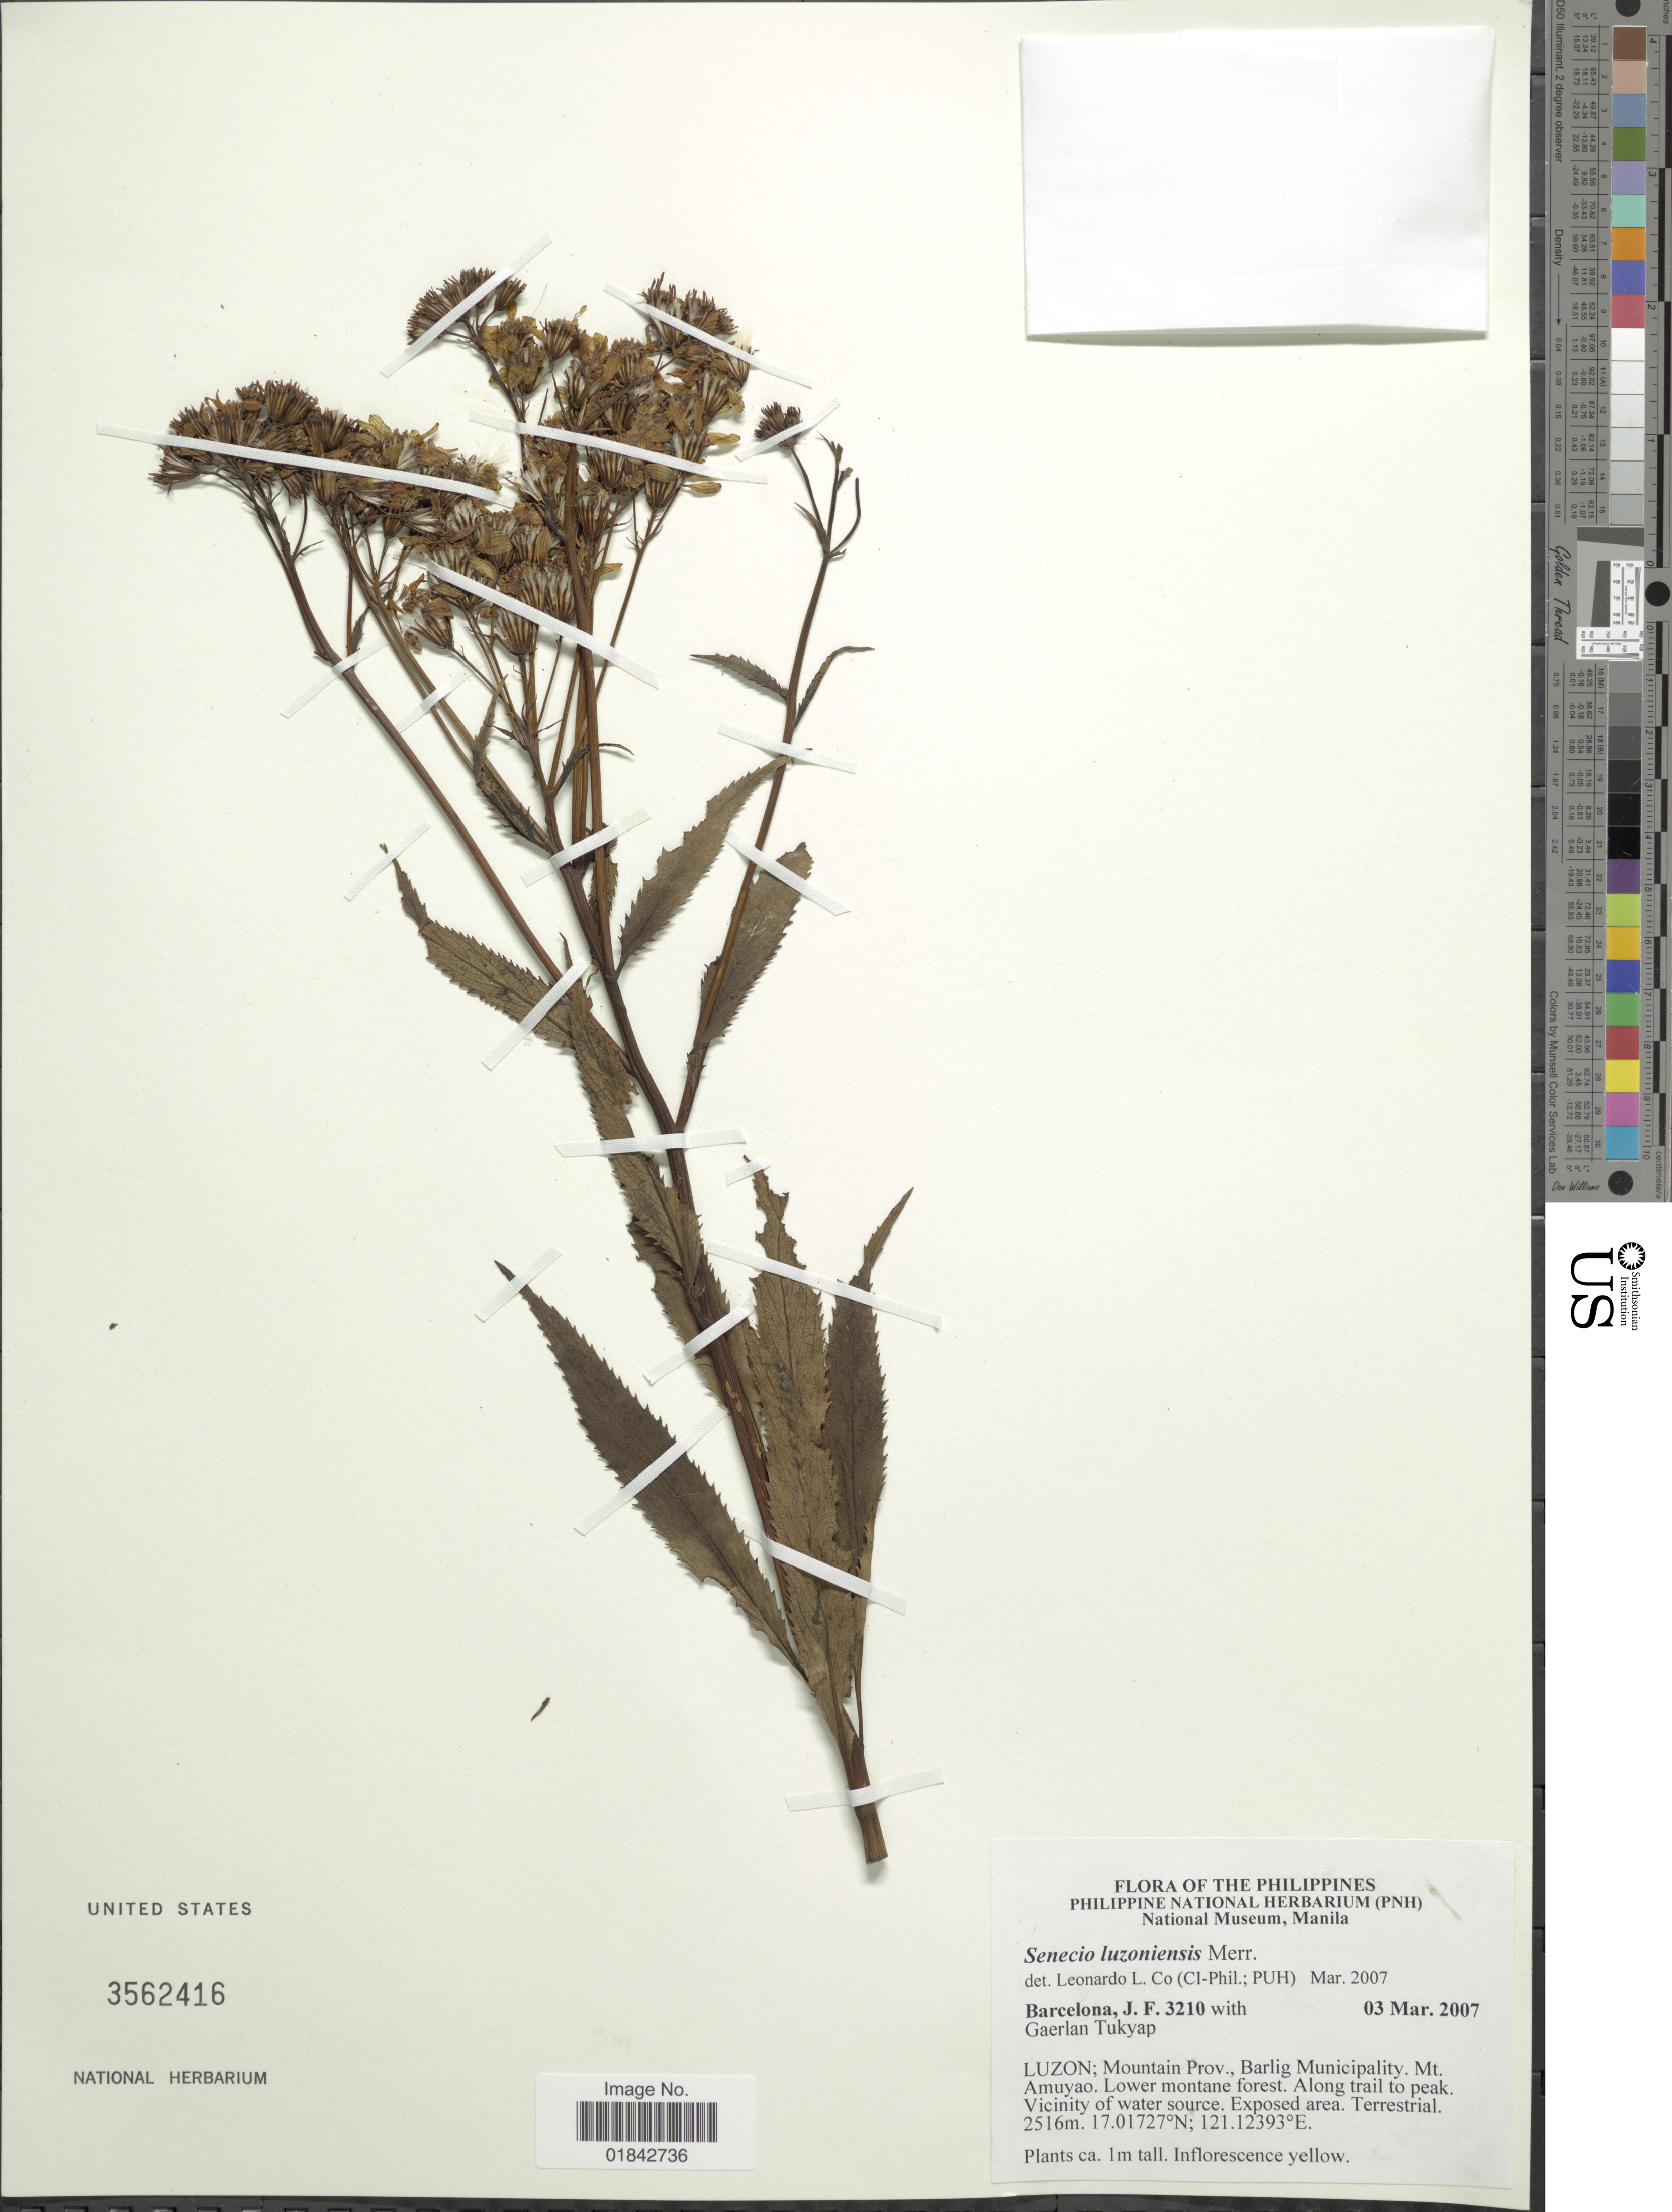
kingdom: Plantae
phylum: Tracheophyta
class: Magnoliopsida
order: Asterales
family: Asteraceae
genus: Senecio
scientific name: Senecio luzoniensis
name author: Merr.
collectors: J. F. Barcelona & G. Tukyap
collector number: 3210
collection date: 2007-03-03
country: Philippines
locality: Luzon, Mountain Prov., Barlig Municipality, Mt. Amuyao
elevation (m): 2516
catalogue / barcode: US 3562416